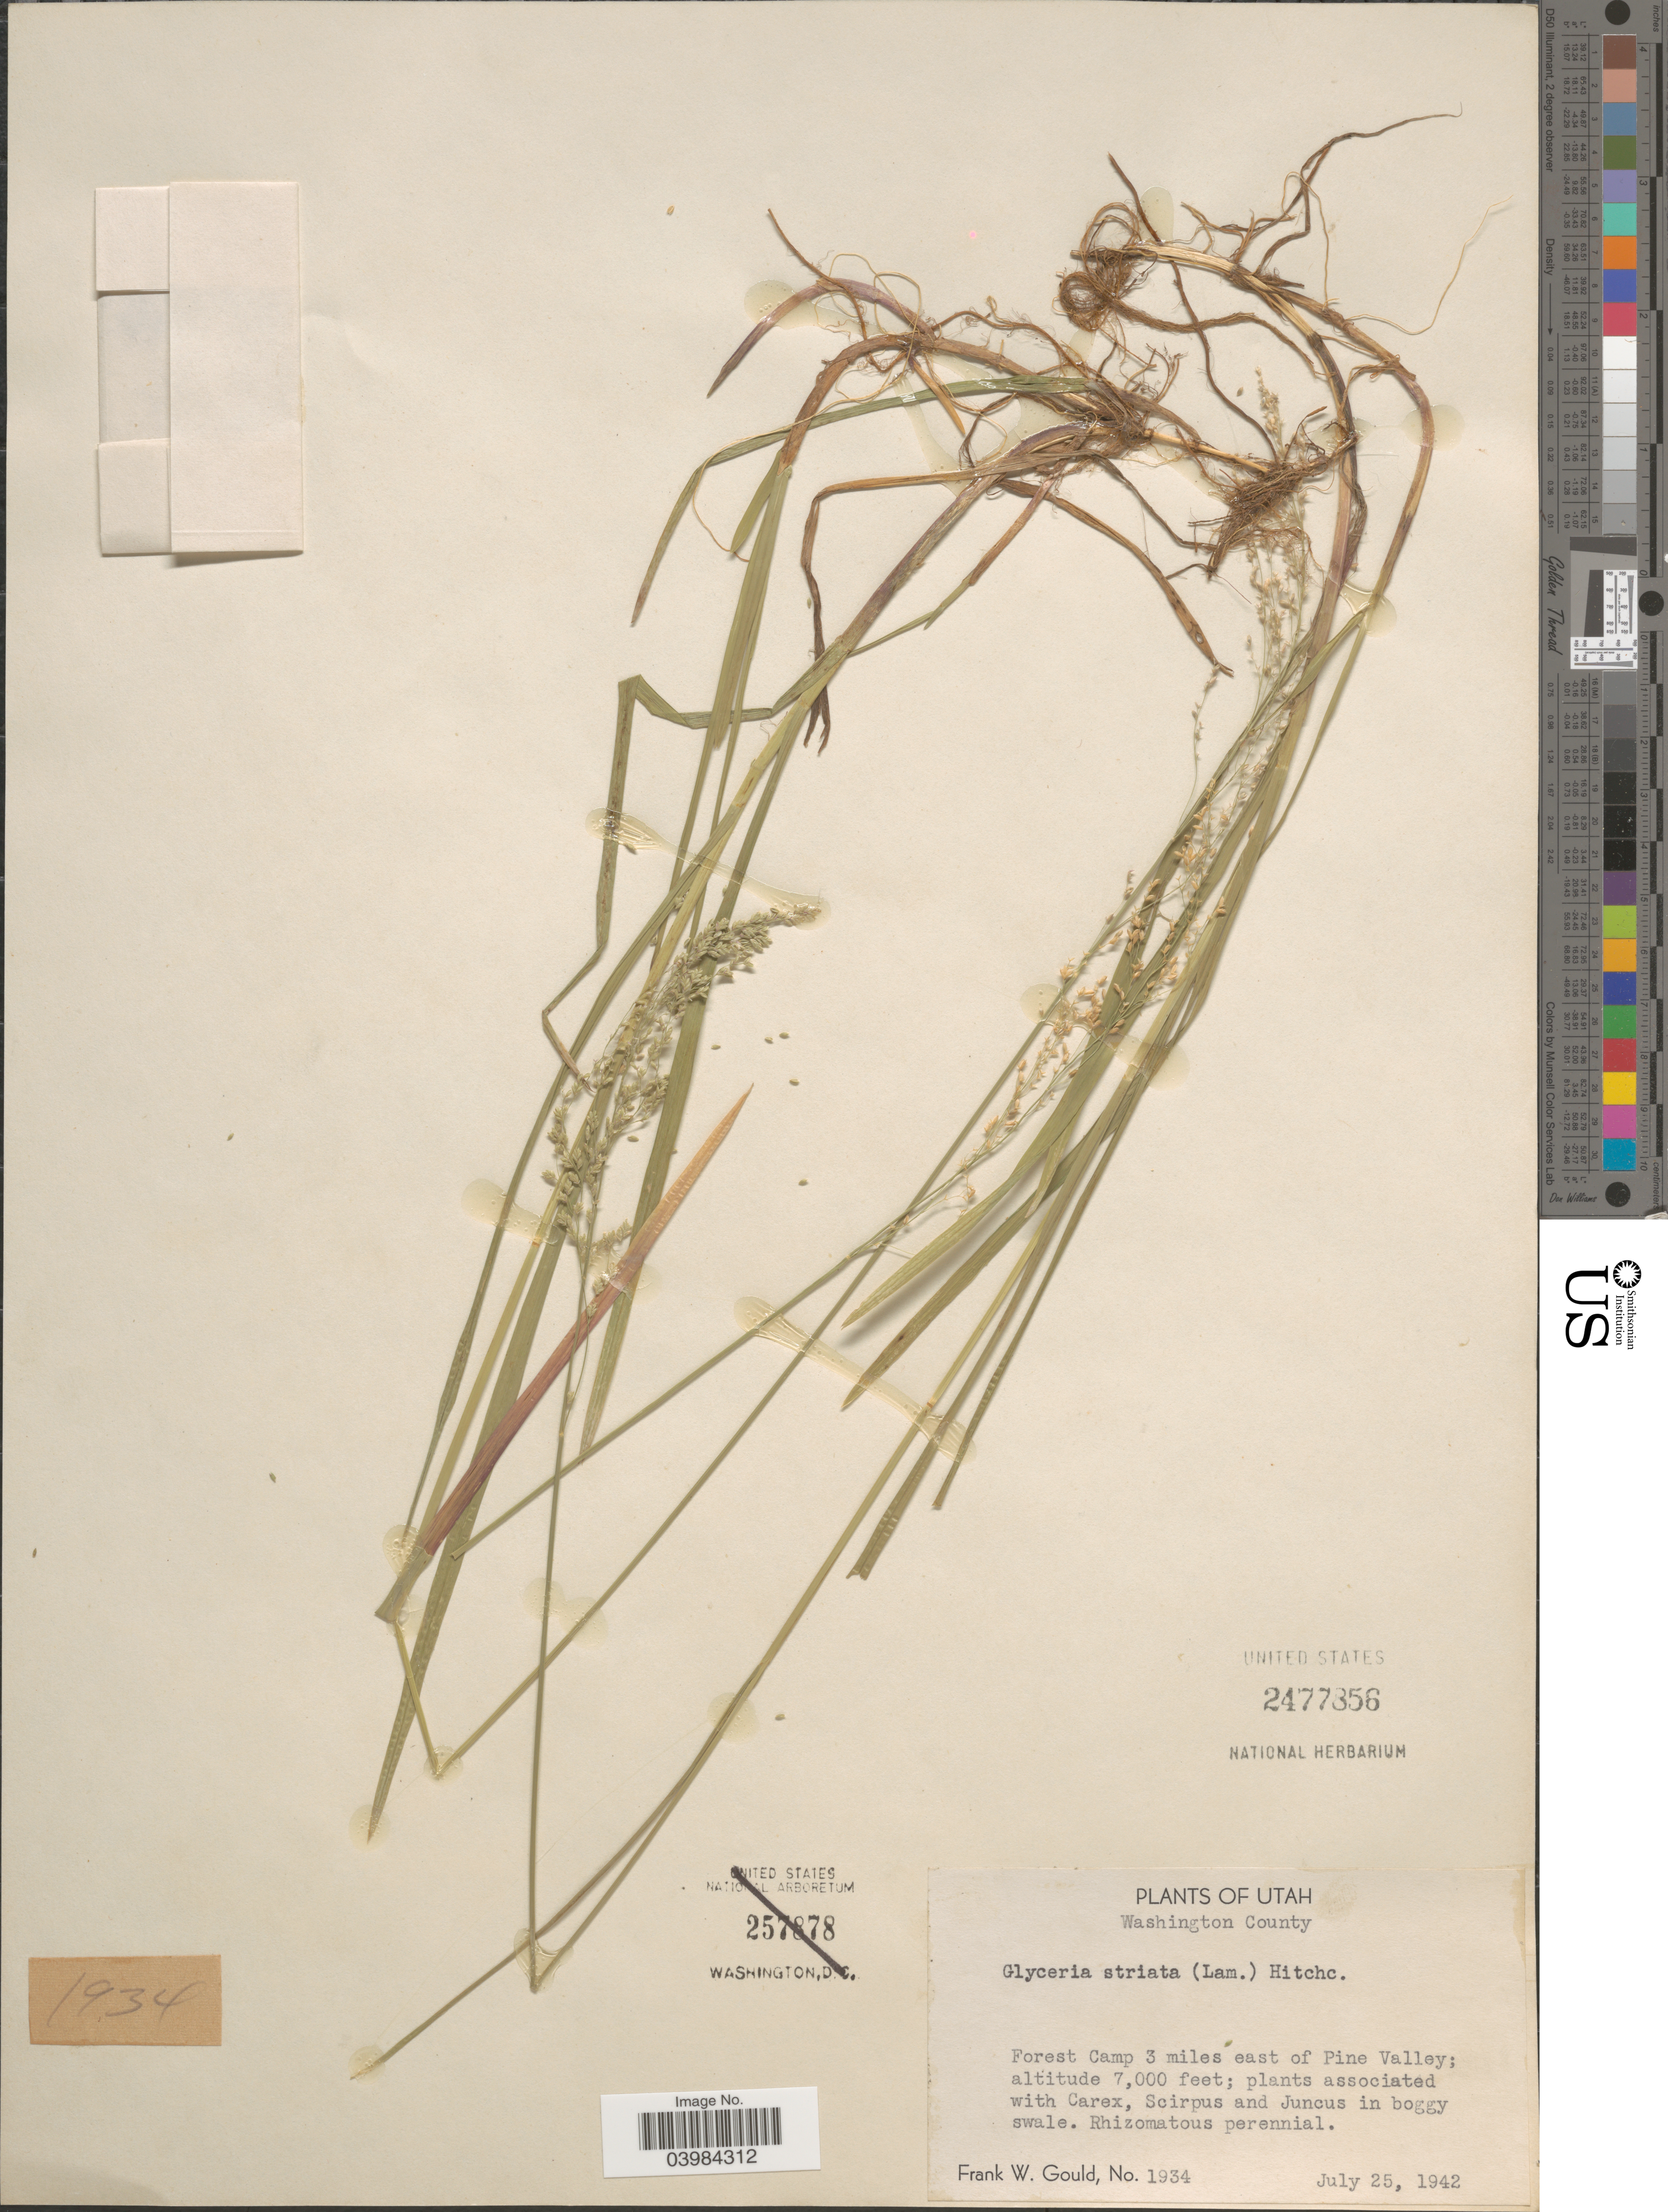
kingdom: Plantae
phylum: Tracheophyta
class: Liliopsida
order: Poales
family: Poaceae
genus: Glyceria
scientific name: Glyceria striata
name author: (Lam.) Hitchc.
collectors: F. W. Gould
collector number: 1934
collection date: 1942-07-25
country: United States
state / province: Utah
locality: Washington County. Forest Camp 3 miles east of Pine Valley.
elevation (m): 2134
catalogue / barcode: US 2477856